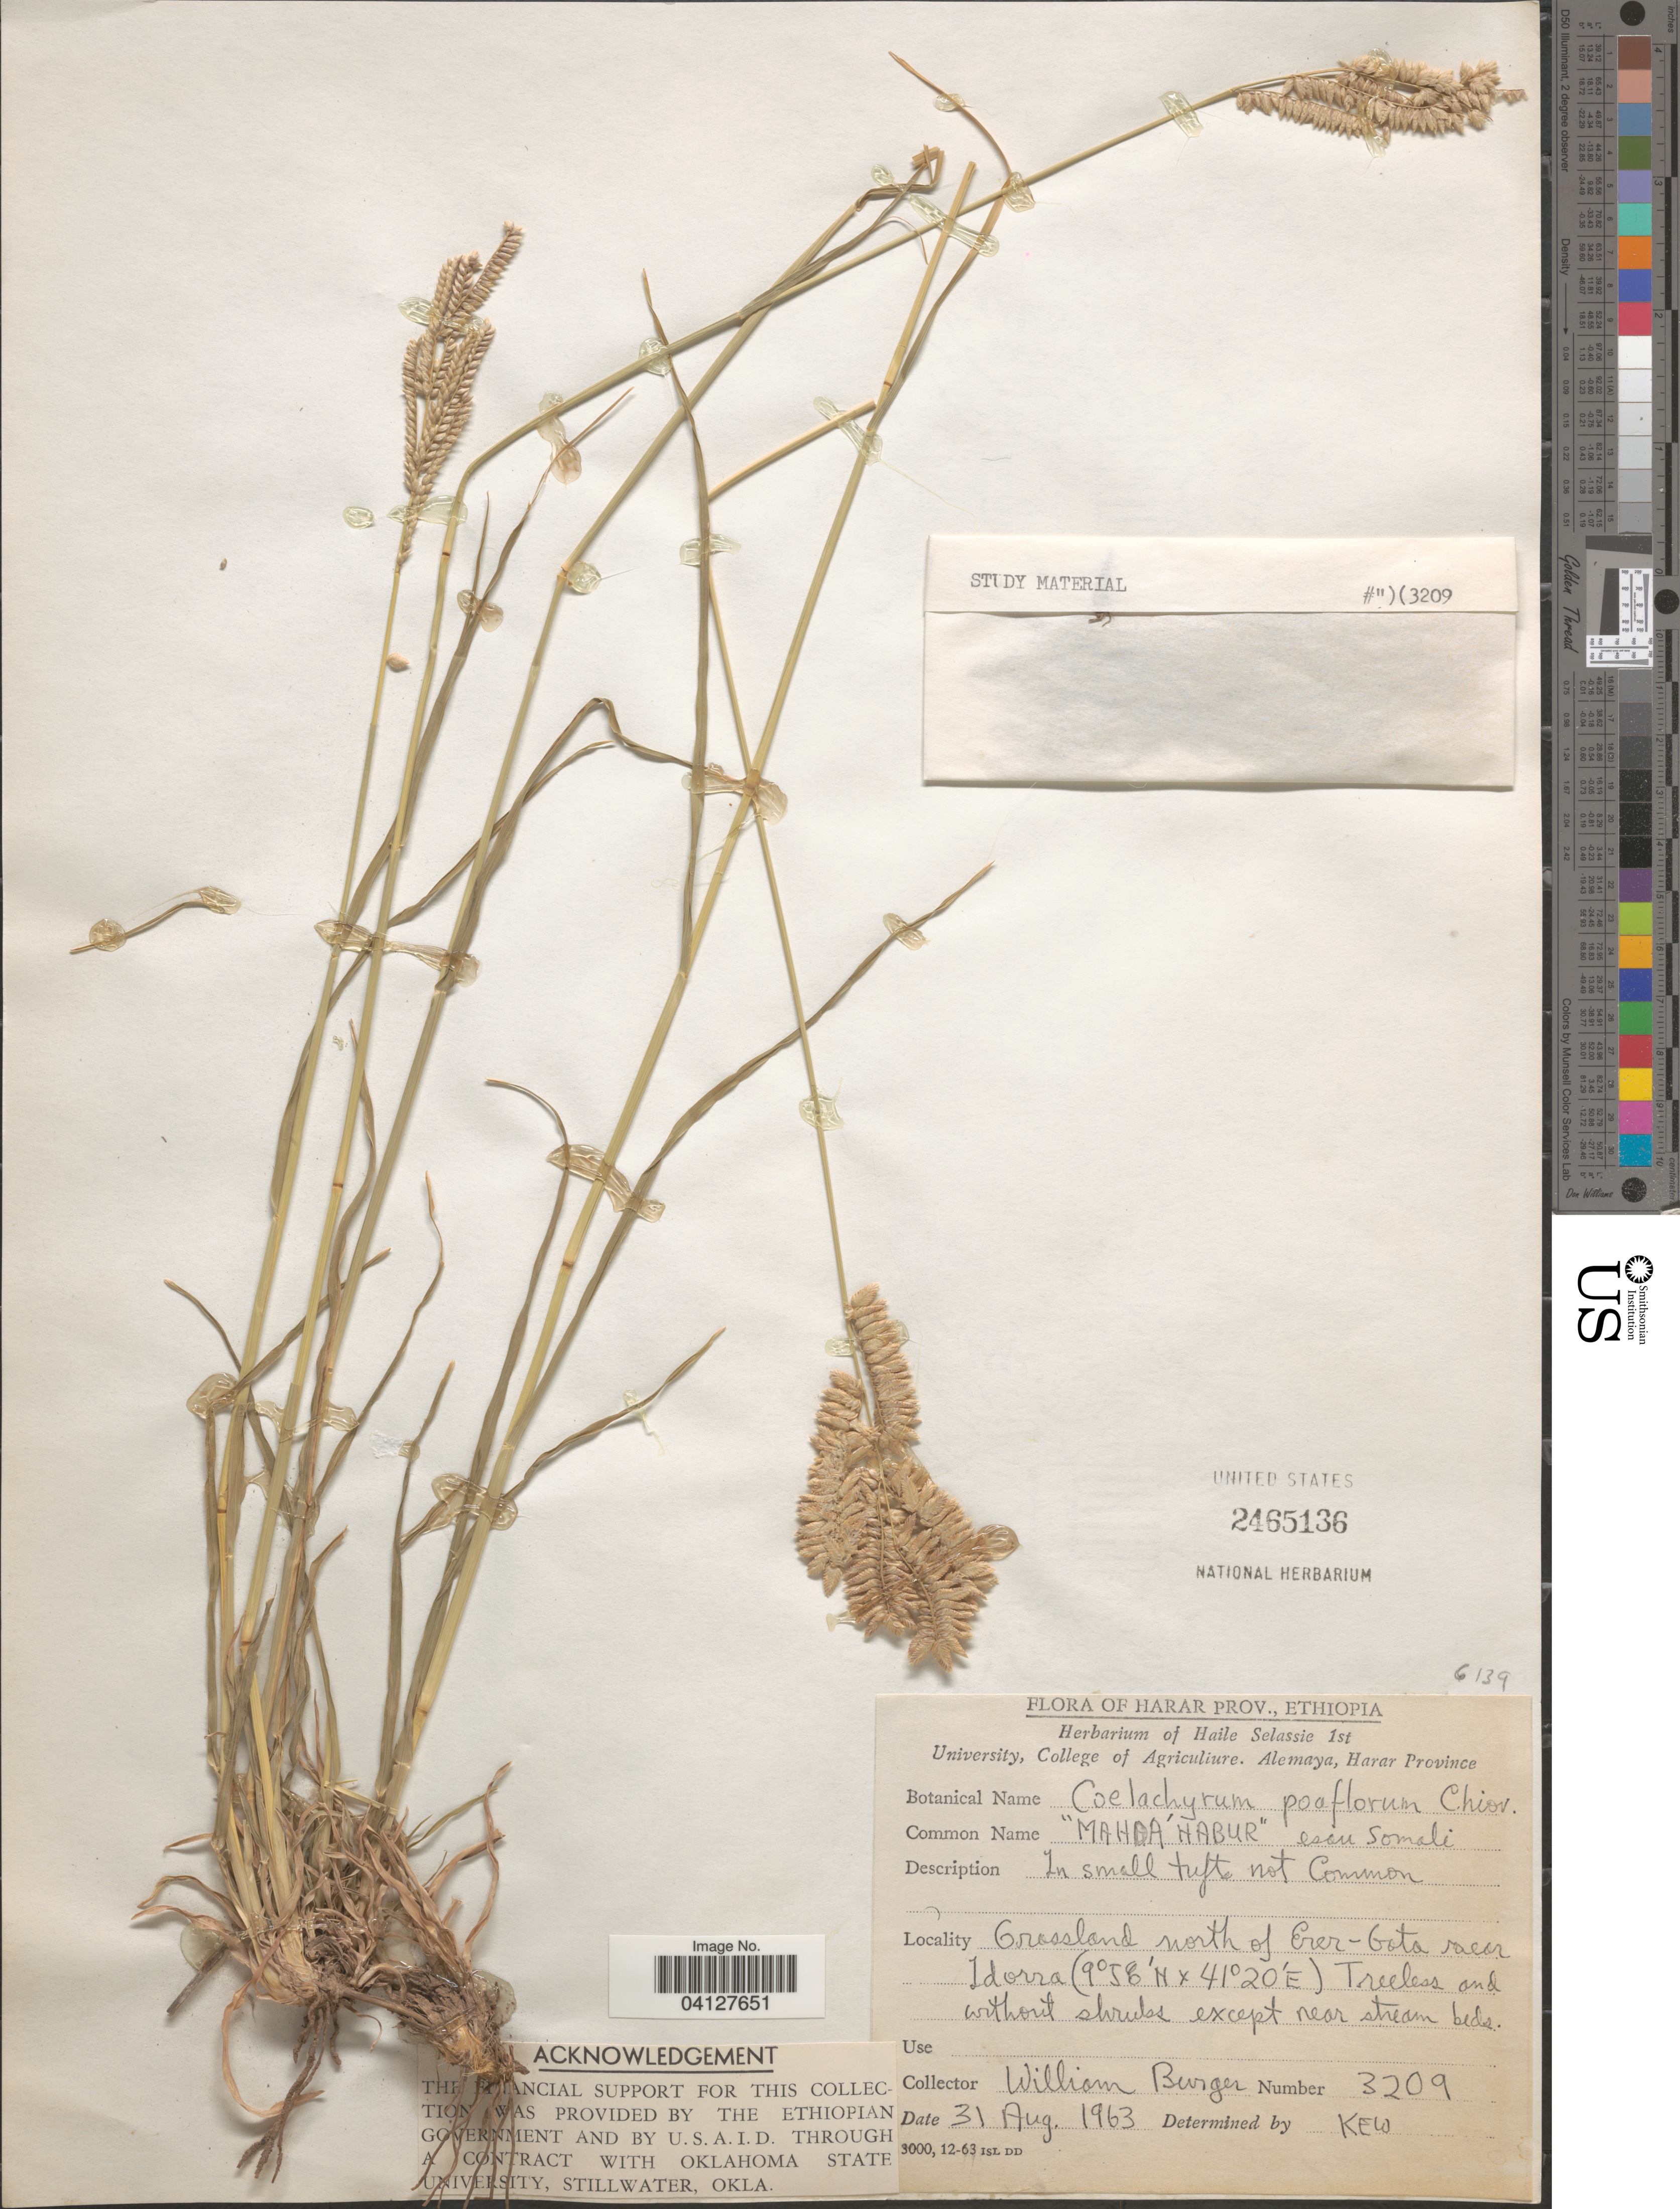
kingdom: Plantae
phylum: Tracheophyta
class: Liliopsida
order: Poales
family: Poaceae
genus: Coelachyrum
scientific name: Coelachyrum poiflorum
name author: Chiov.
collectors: W. Burger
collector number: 3209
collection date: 1963-08-31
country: Ethiopia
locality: Harar Prov. Grassland north of Erer-Gota near Idorra.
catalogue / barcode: US 2465136